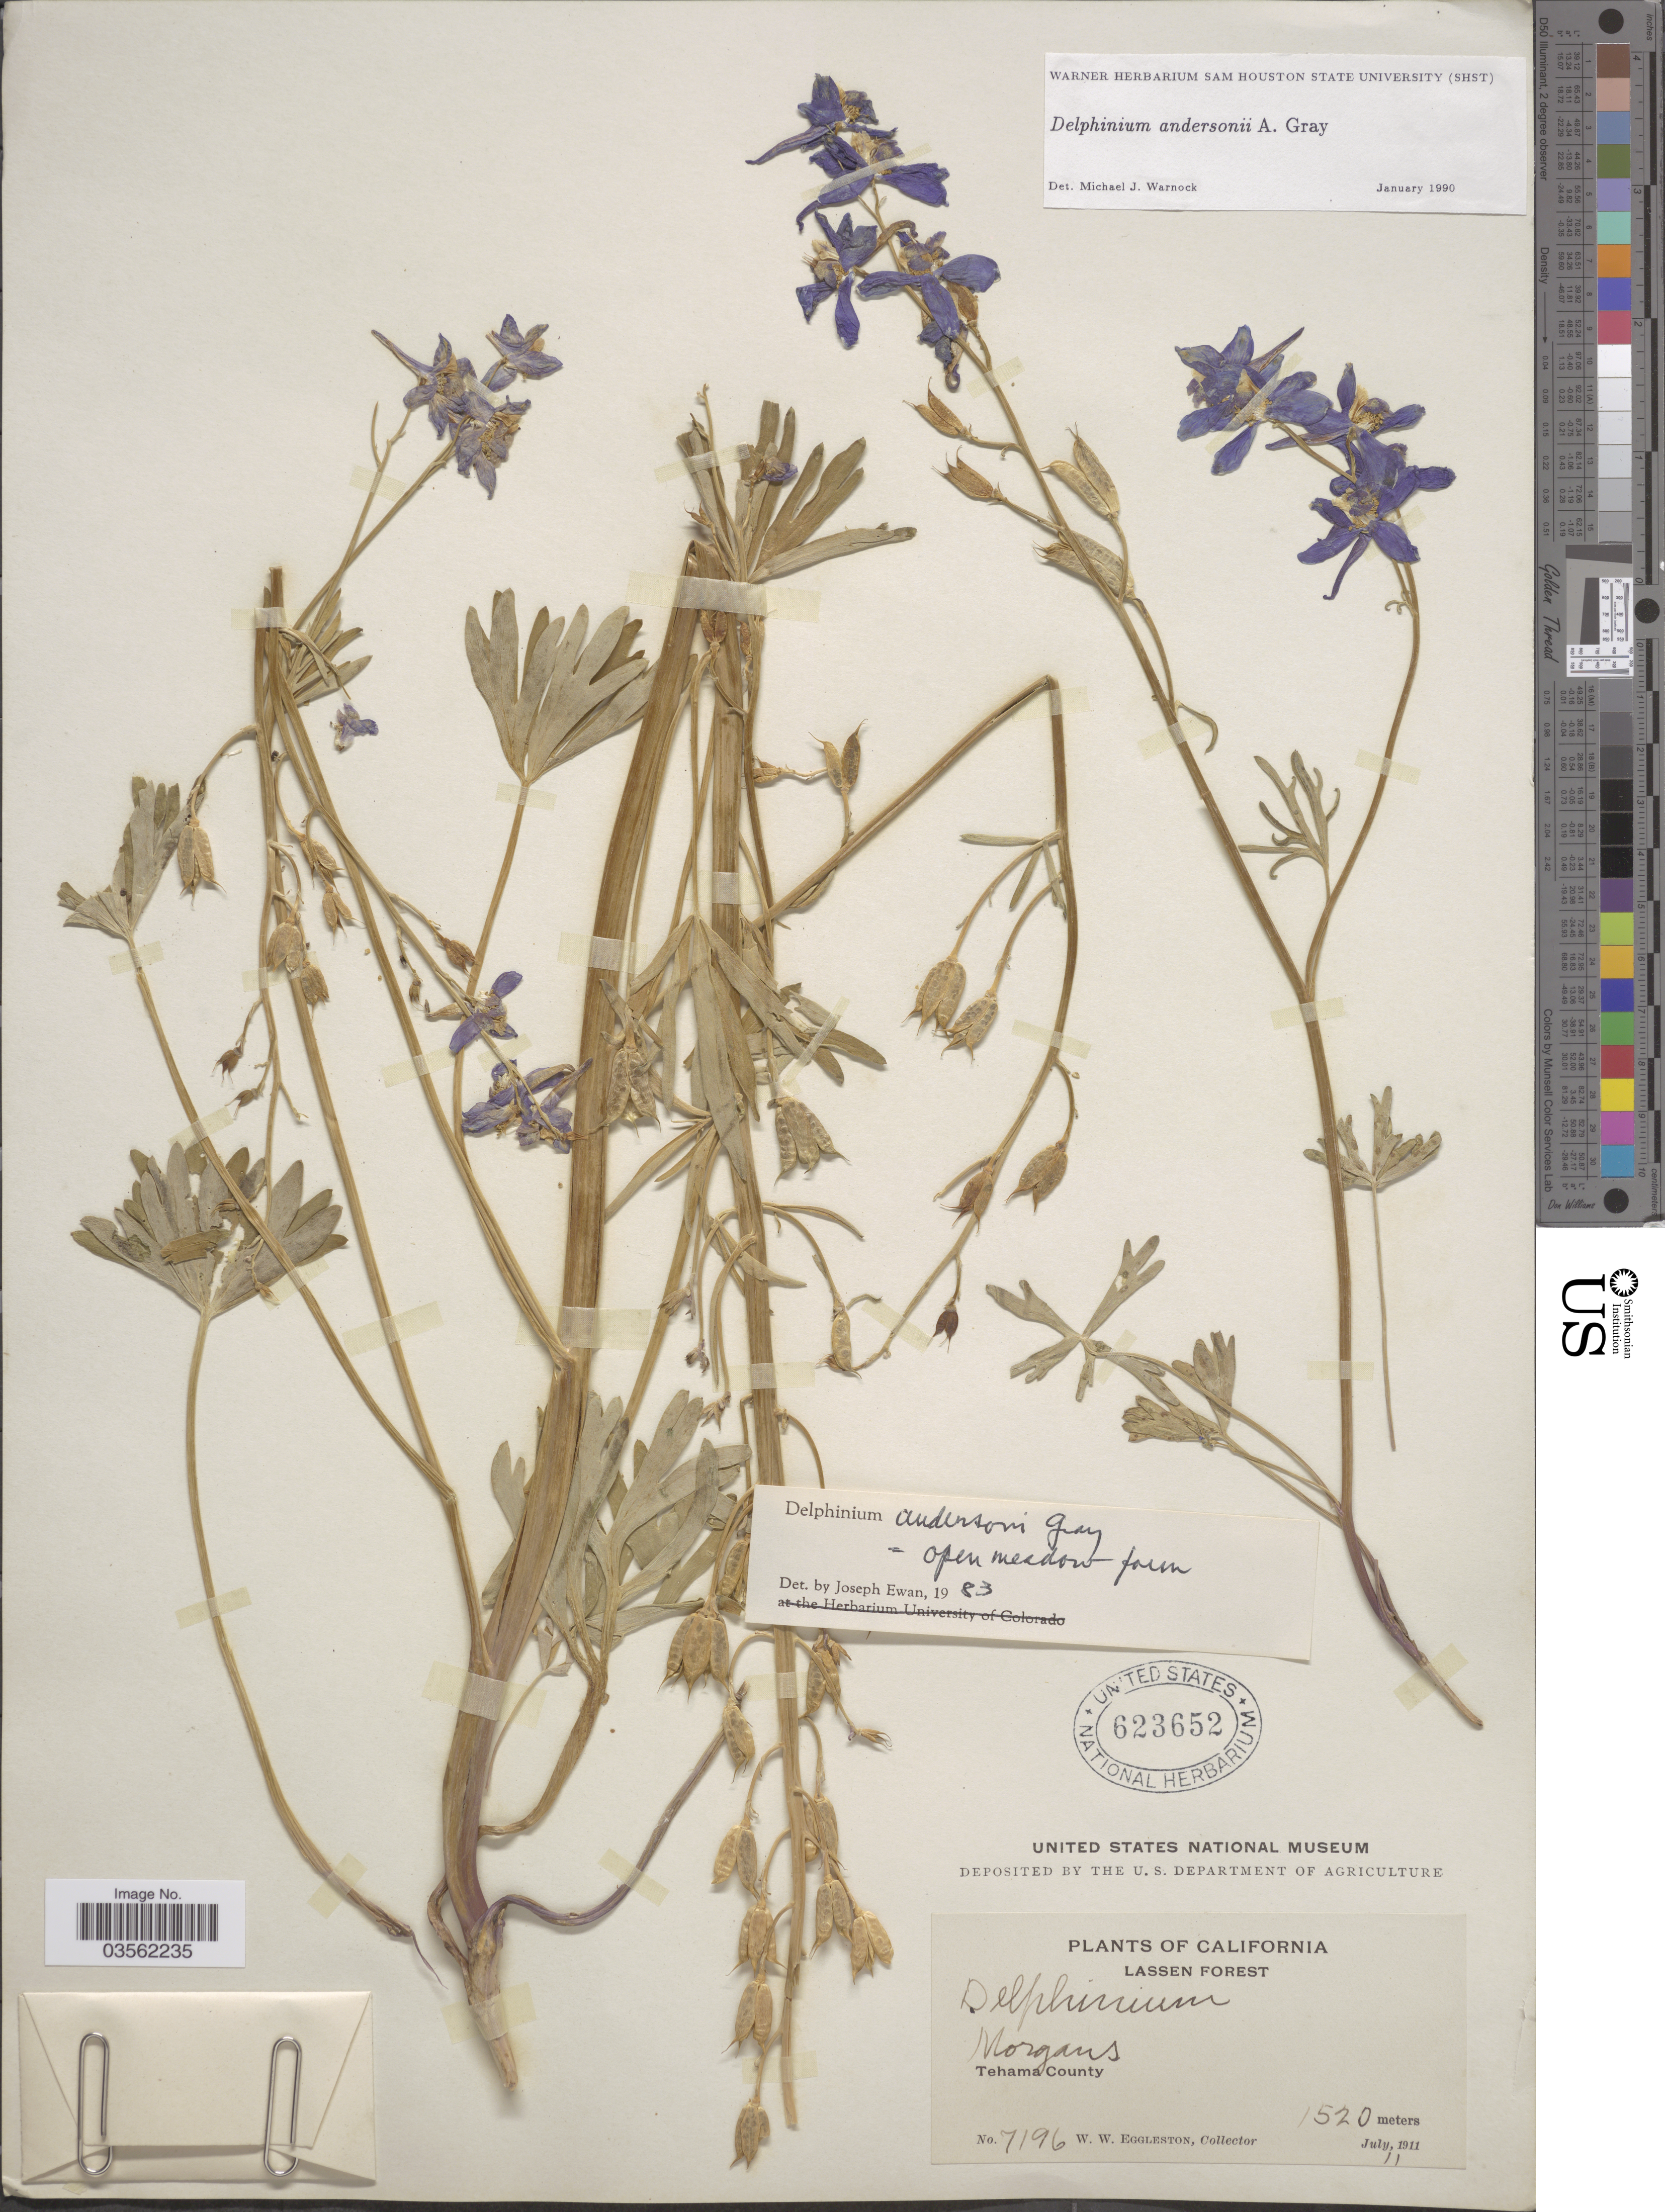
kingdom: Plantae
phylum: Tracheophyta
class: Magnoliopsida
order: Ranunculales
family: Ranunculaceae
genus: Delphinium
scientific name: Delphinium andersonii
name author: A. Gray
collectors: W. W. Eggleston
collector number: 7196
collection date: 1911-07-11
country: United States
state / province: California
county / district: Tehama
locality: Lassen Forest. Morgans. Tehama County.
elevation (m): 1520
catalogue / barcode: US 623652